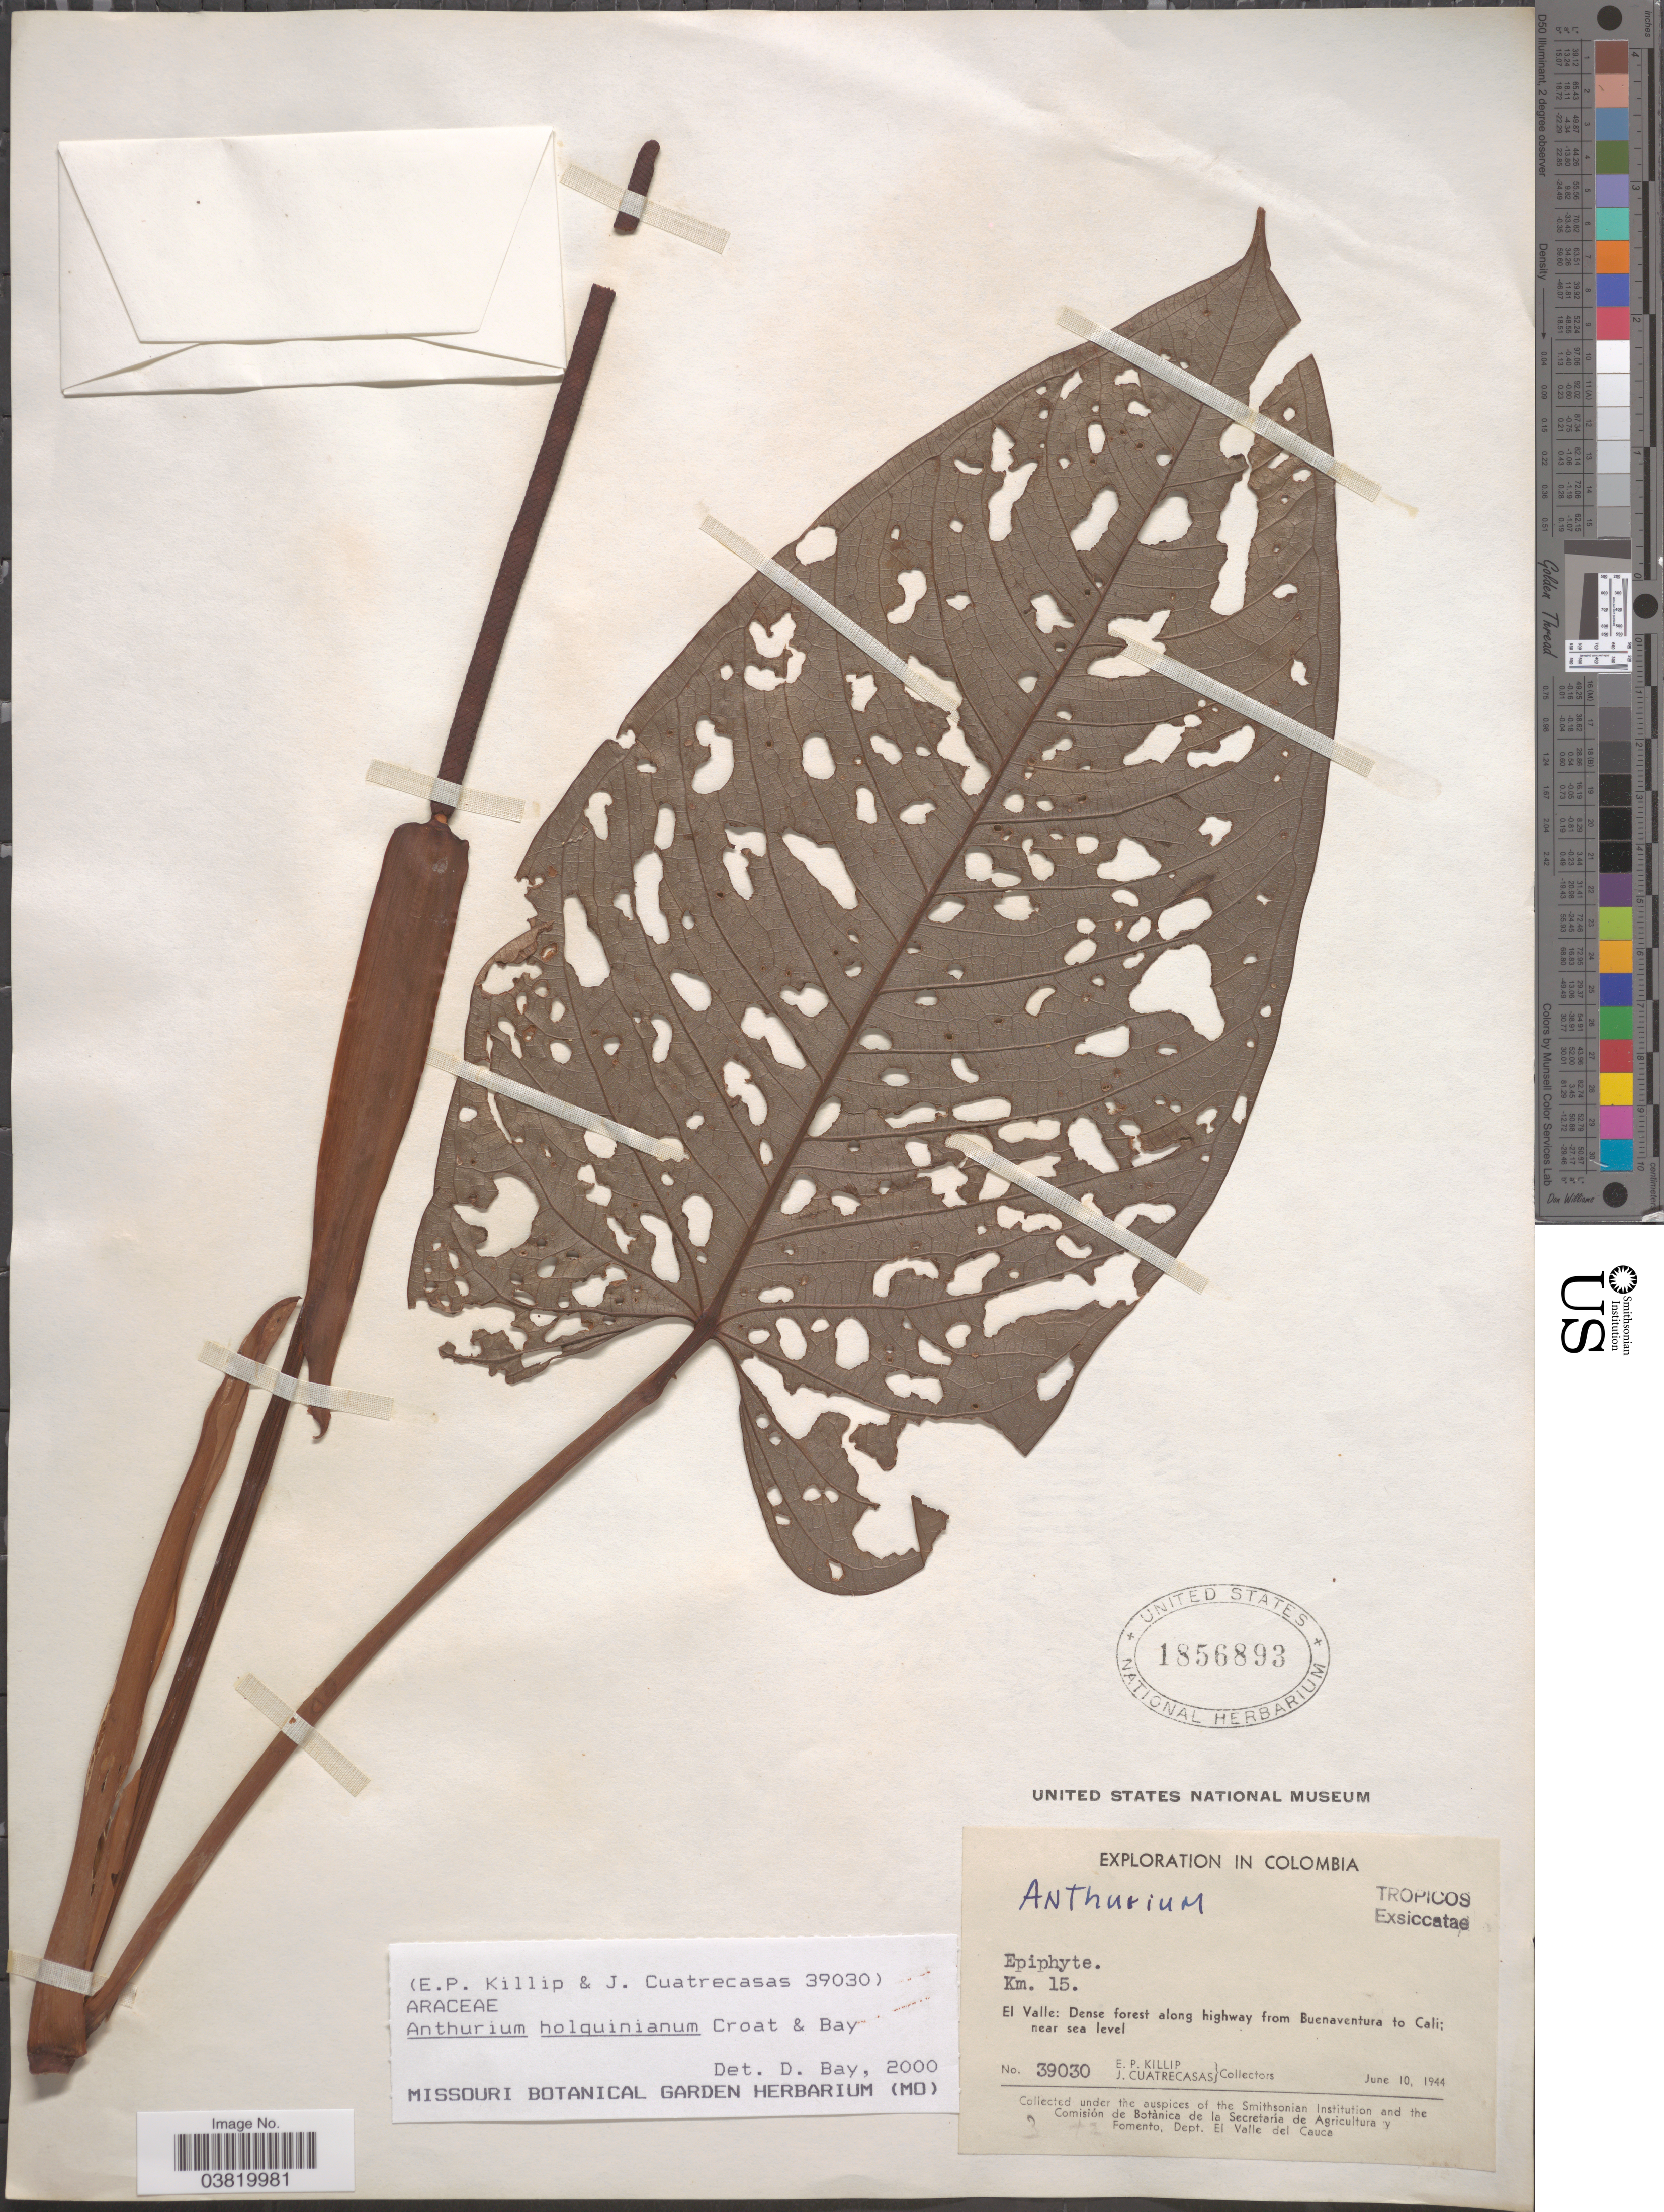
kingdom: Plantae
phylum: Tracheophyta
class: Liliopsida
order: Alismatales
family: Araceae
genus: Anthurium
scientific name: Anthurium holquinianum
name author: Croat & D.C. Bay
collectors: E. P. Killip & J. Cuatrecasas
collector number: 39030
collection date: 1944-06-10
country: Colombia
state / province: Valle del Cauca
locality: Km. 15. El Valle: Dense forest along highway from Buenaventura to Cali.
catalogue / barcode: US 1856893